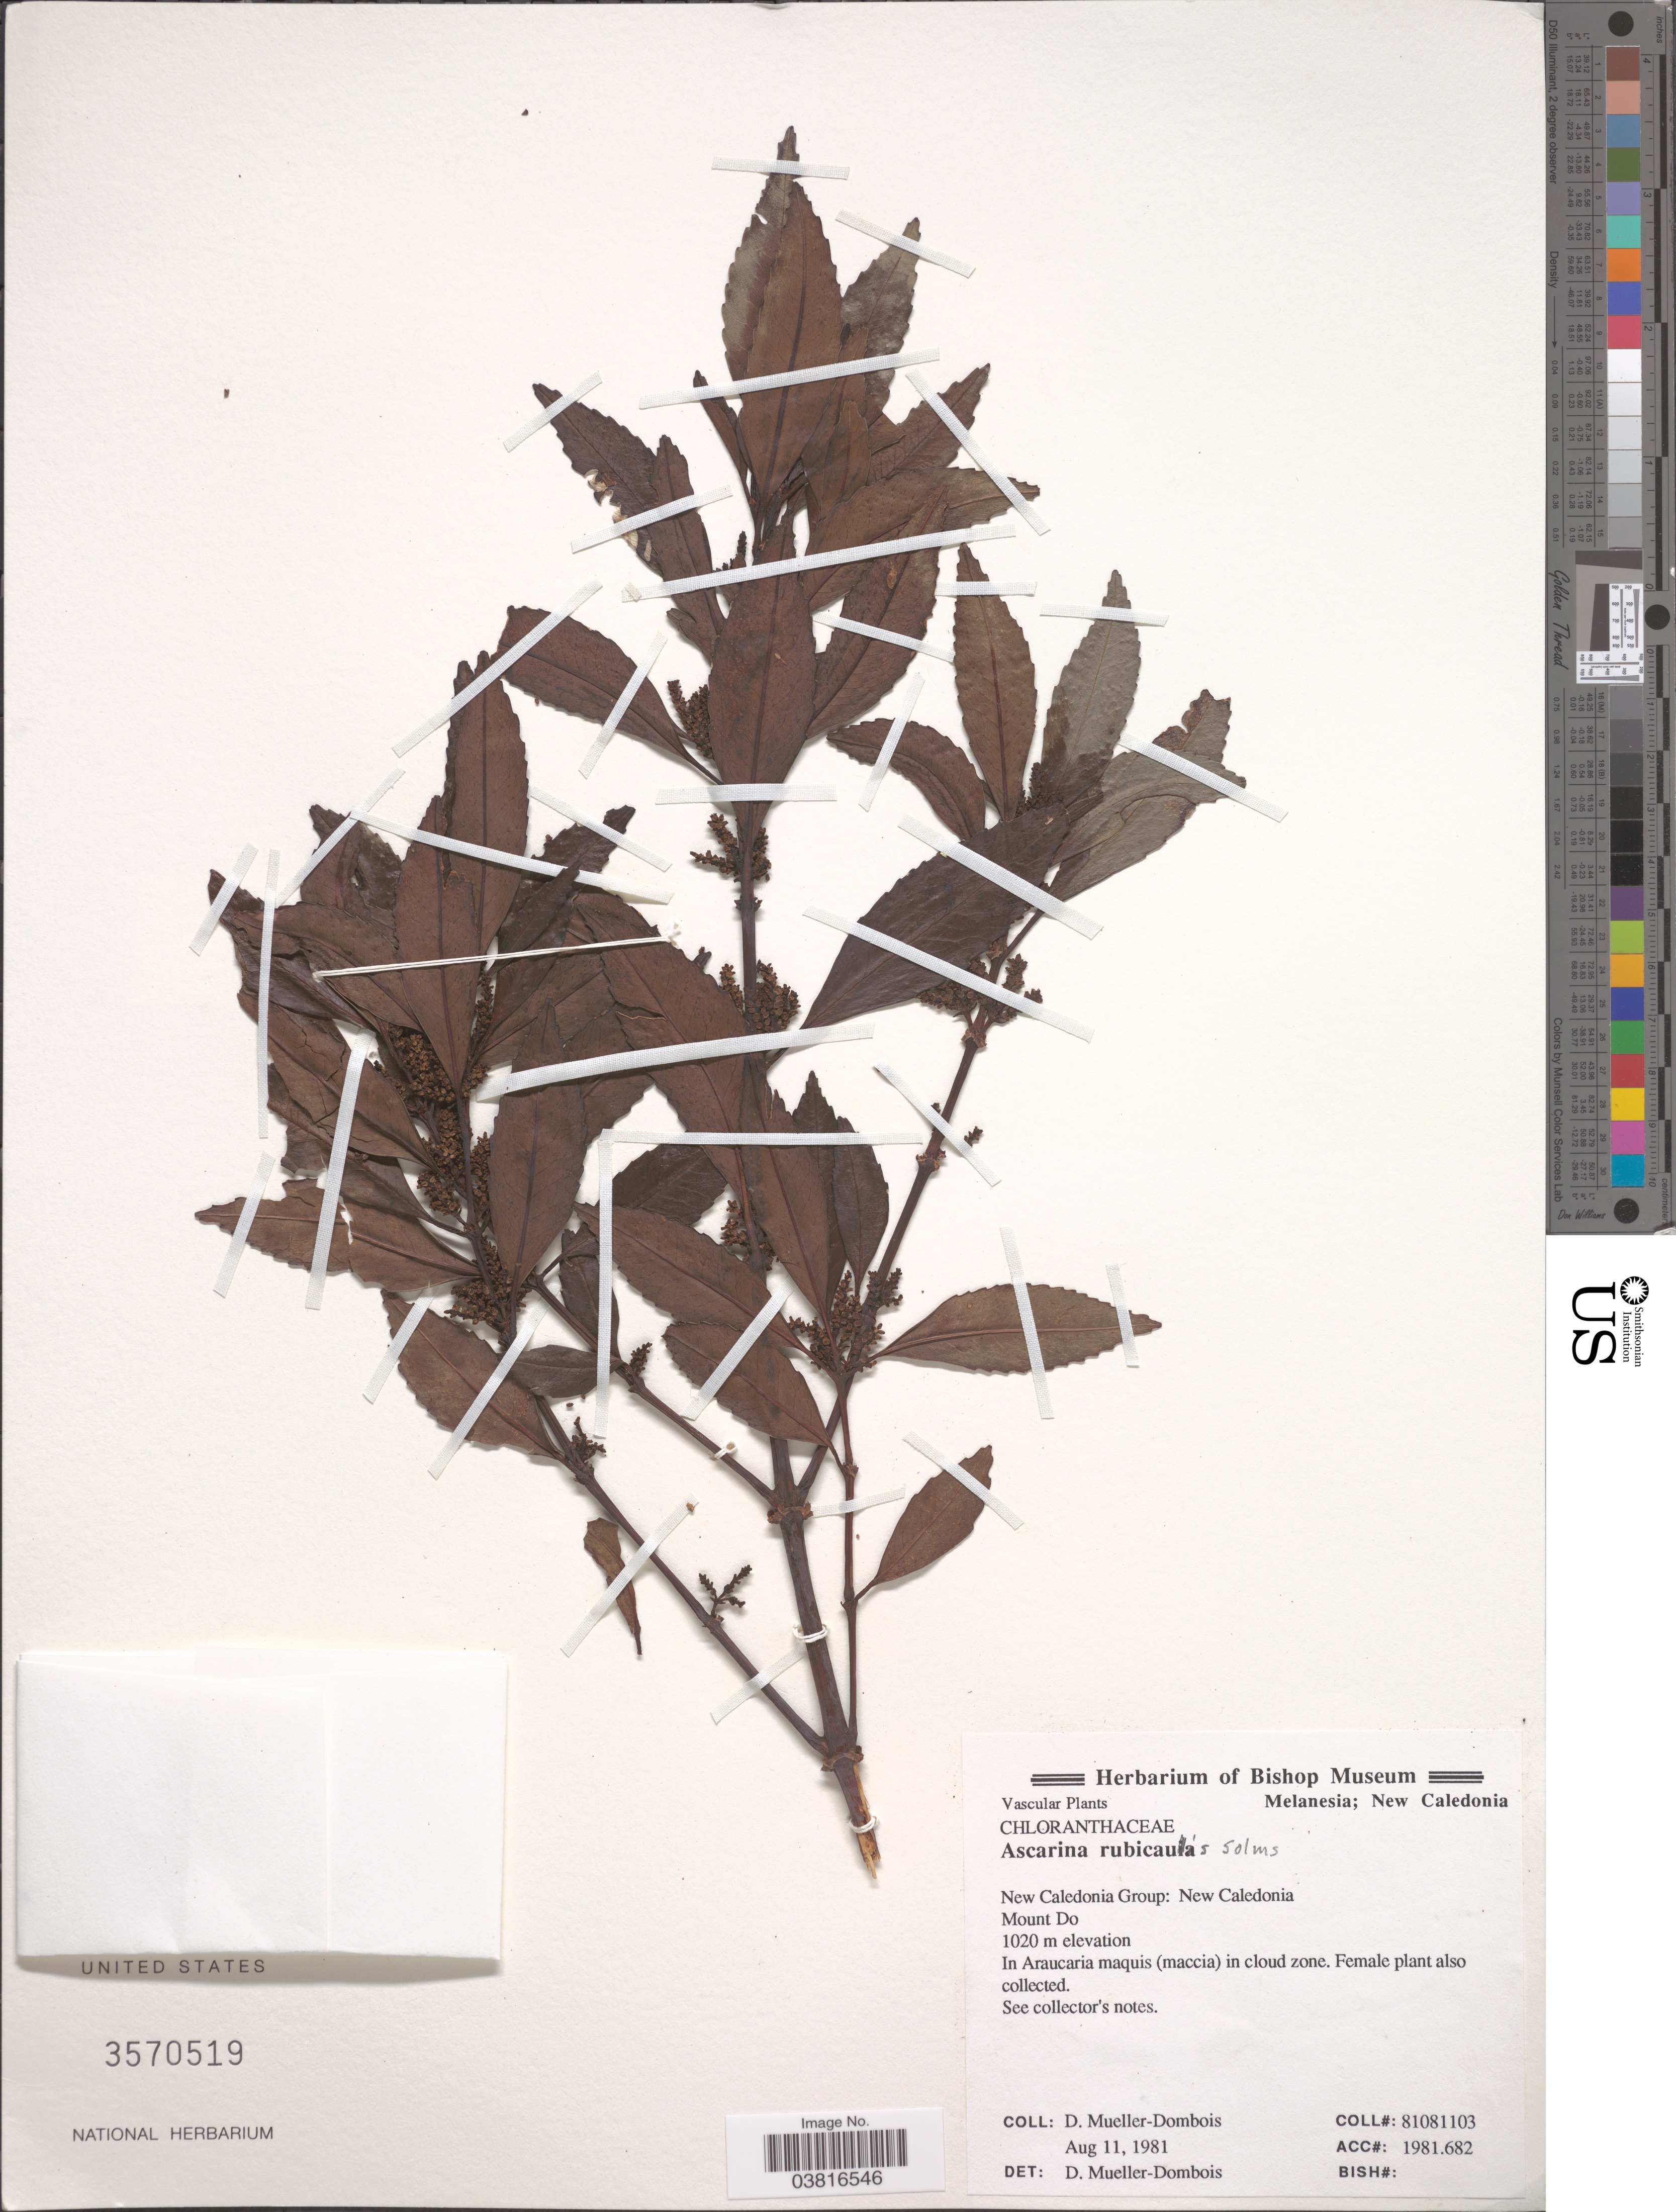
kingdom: Plantae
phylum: Tracheophyta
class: Magnoliopsida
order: Chloranthales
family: Chloranthaceae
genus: Ascarina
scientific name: Ascarina rubricaulis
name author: Solms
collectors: D. Mueller-Dombois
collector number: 81081103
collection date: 1981-08-11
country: New Caledonia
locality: New Caledonia Group. Mount Do.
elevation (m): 1020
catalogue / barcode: US 3570519